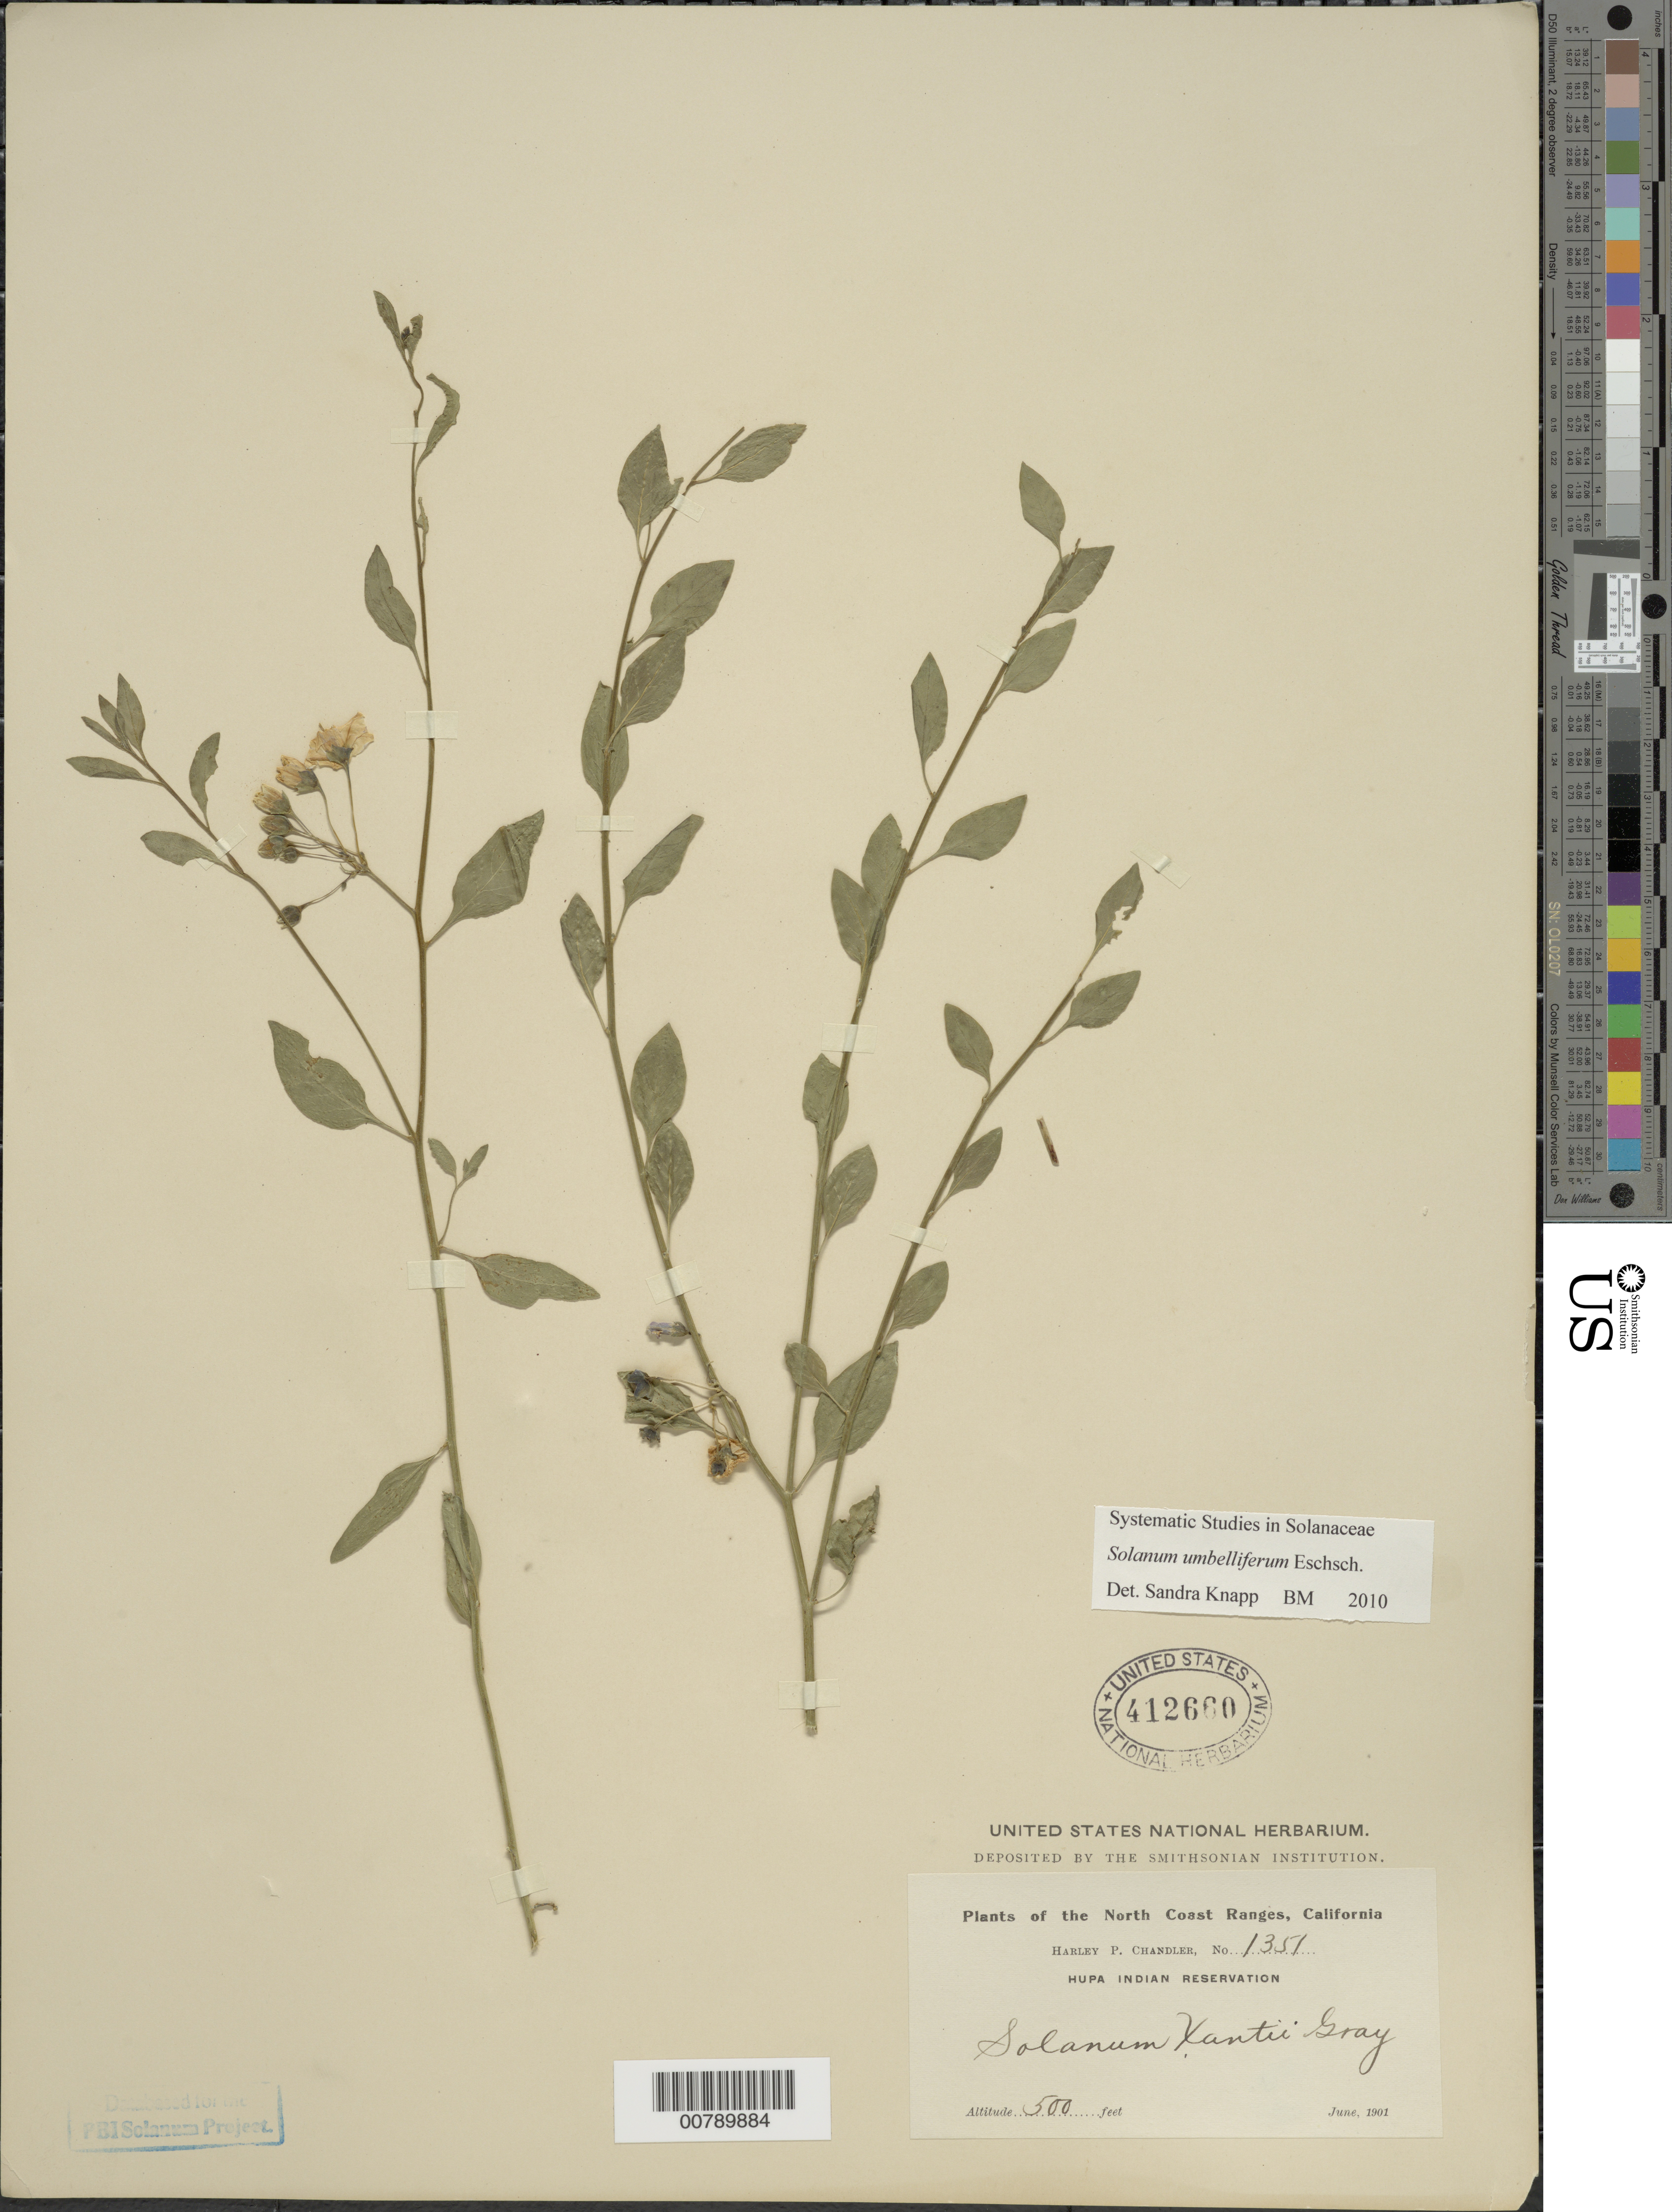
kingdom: Plantae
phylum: Tracheophyta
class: Magnoliopsida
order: Solanales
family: Solanaceae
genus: Solanum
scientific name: Solanum umbelliferum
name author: Eschsch.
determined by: Knapp, S. D.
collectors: H. Chandler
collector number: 1351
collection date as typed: Jun 1901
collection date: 1901-06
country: United States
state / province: California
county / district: Humboldt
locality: Hupa Indian Reservation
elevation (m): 152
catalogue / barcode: US 412660